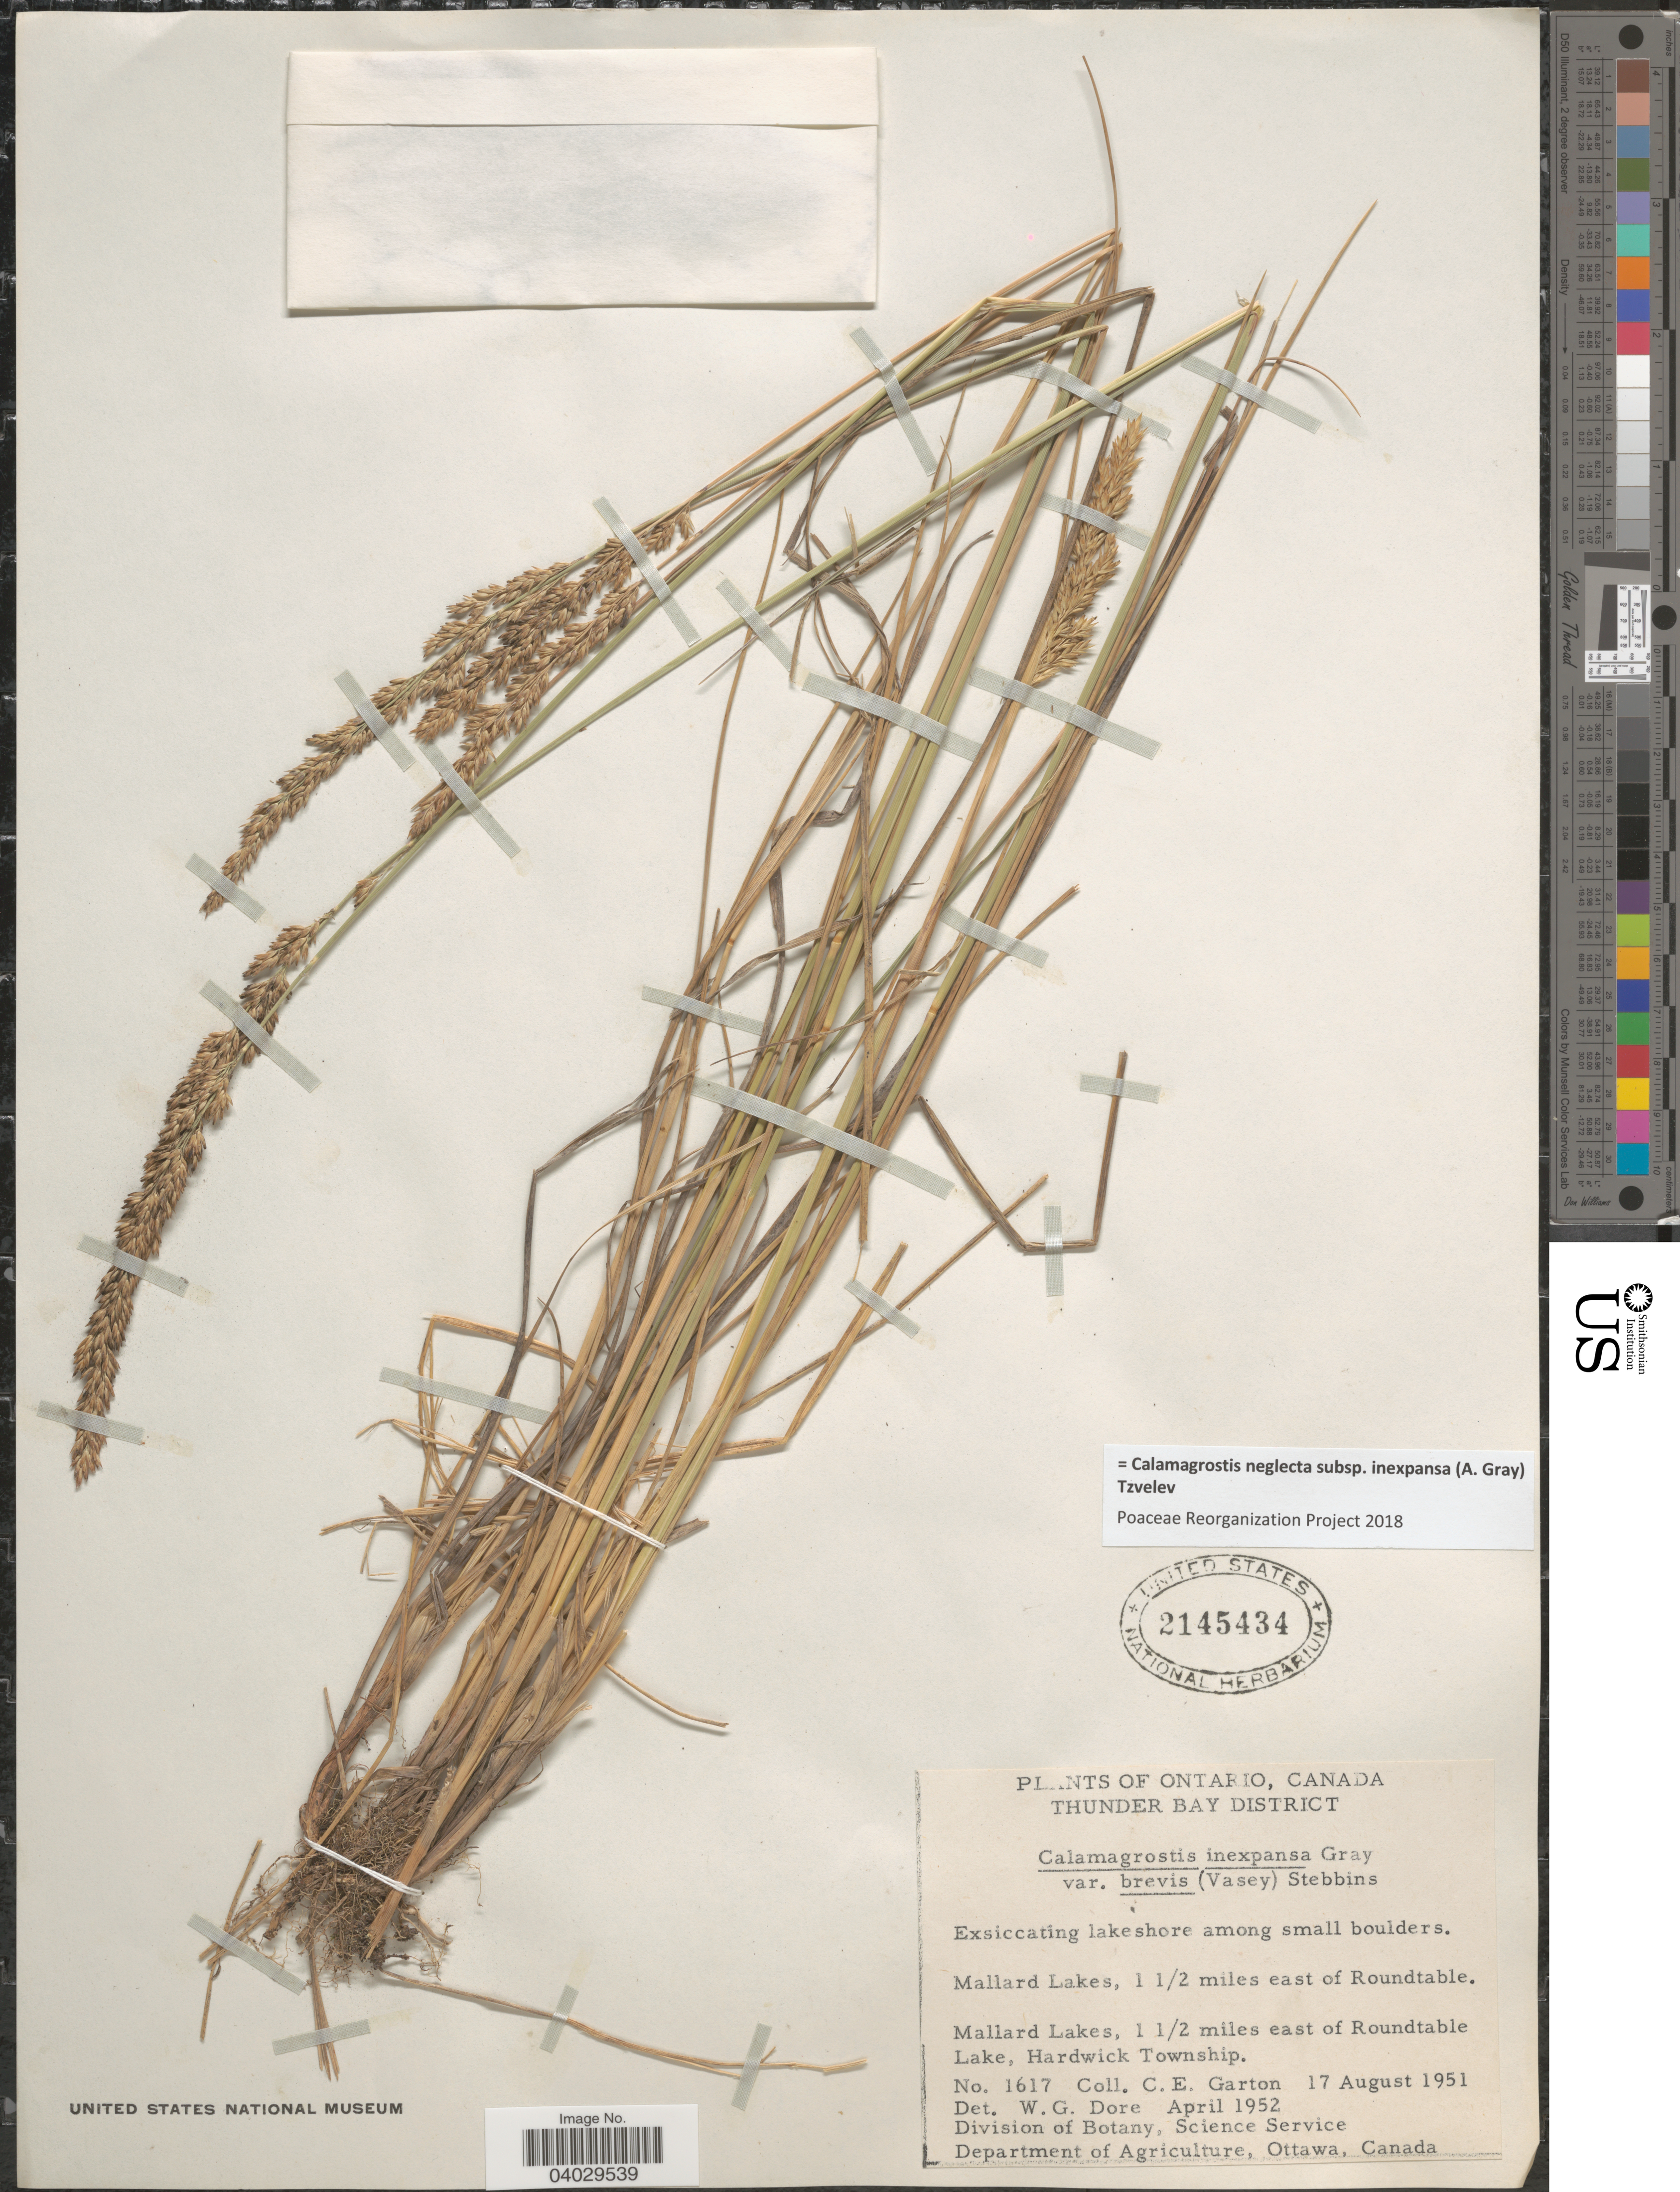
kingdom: Plantae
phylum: Tracheophyta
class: Liliopsida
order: Poales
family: Poaceae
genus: Calamagrostis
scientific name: Calamagrostis neglecta subsp. inexpansa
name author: (A. Gray) Tzvelev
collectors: C. E. Garton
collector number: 1617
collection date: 1951-08-17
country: Canada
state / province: Ontario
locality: Thunder Bay District. Mallard Lakes, 1½ miles east of Roundtable. Mallard Lakes, 1½ miles east of Roundtable Lake, Hardwick Township.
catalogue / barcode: US 2145434